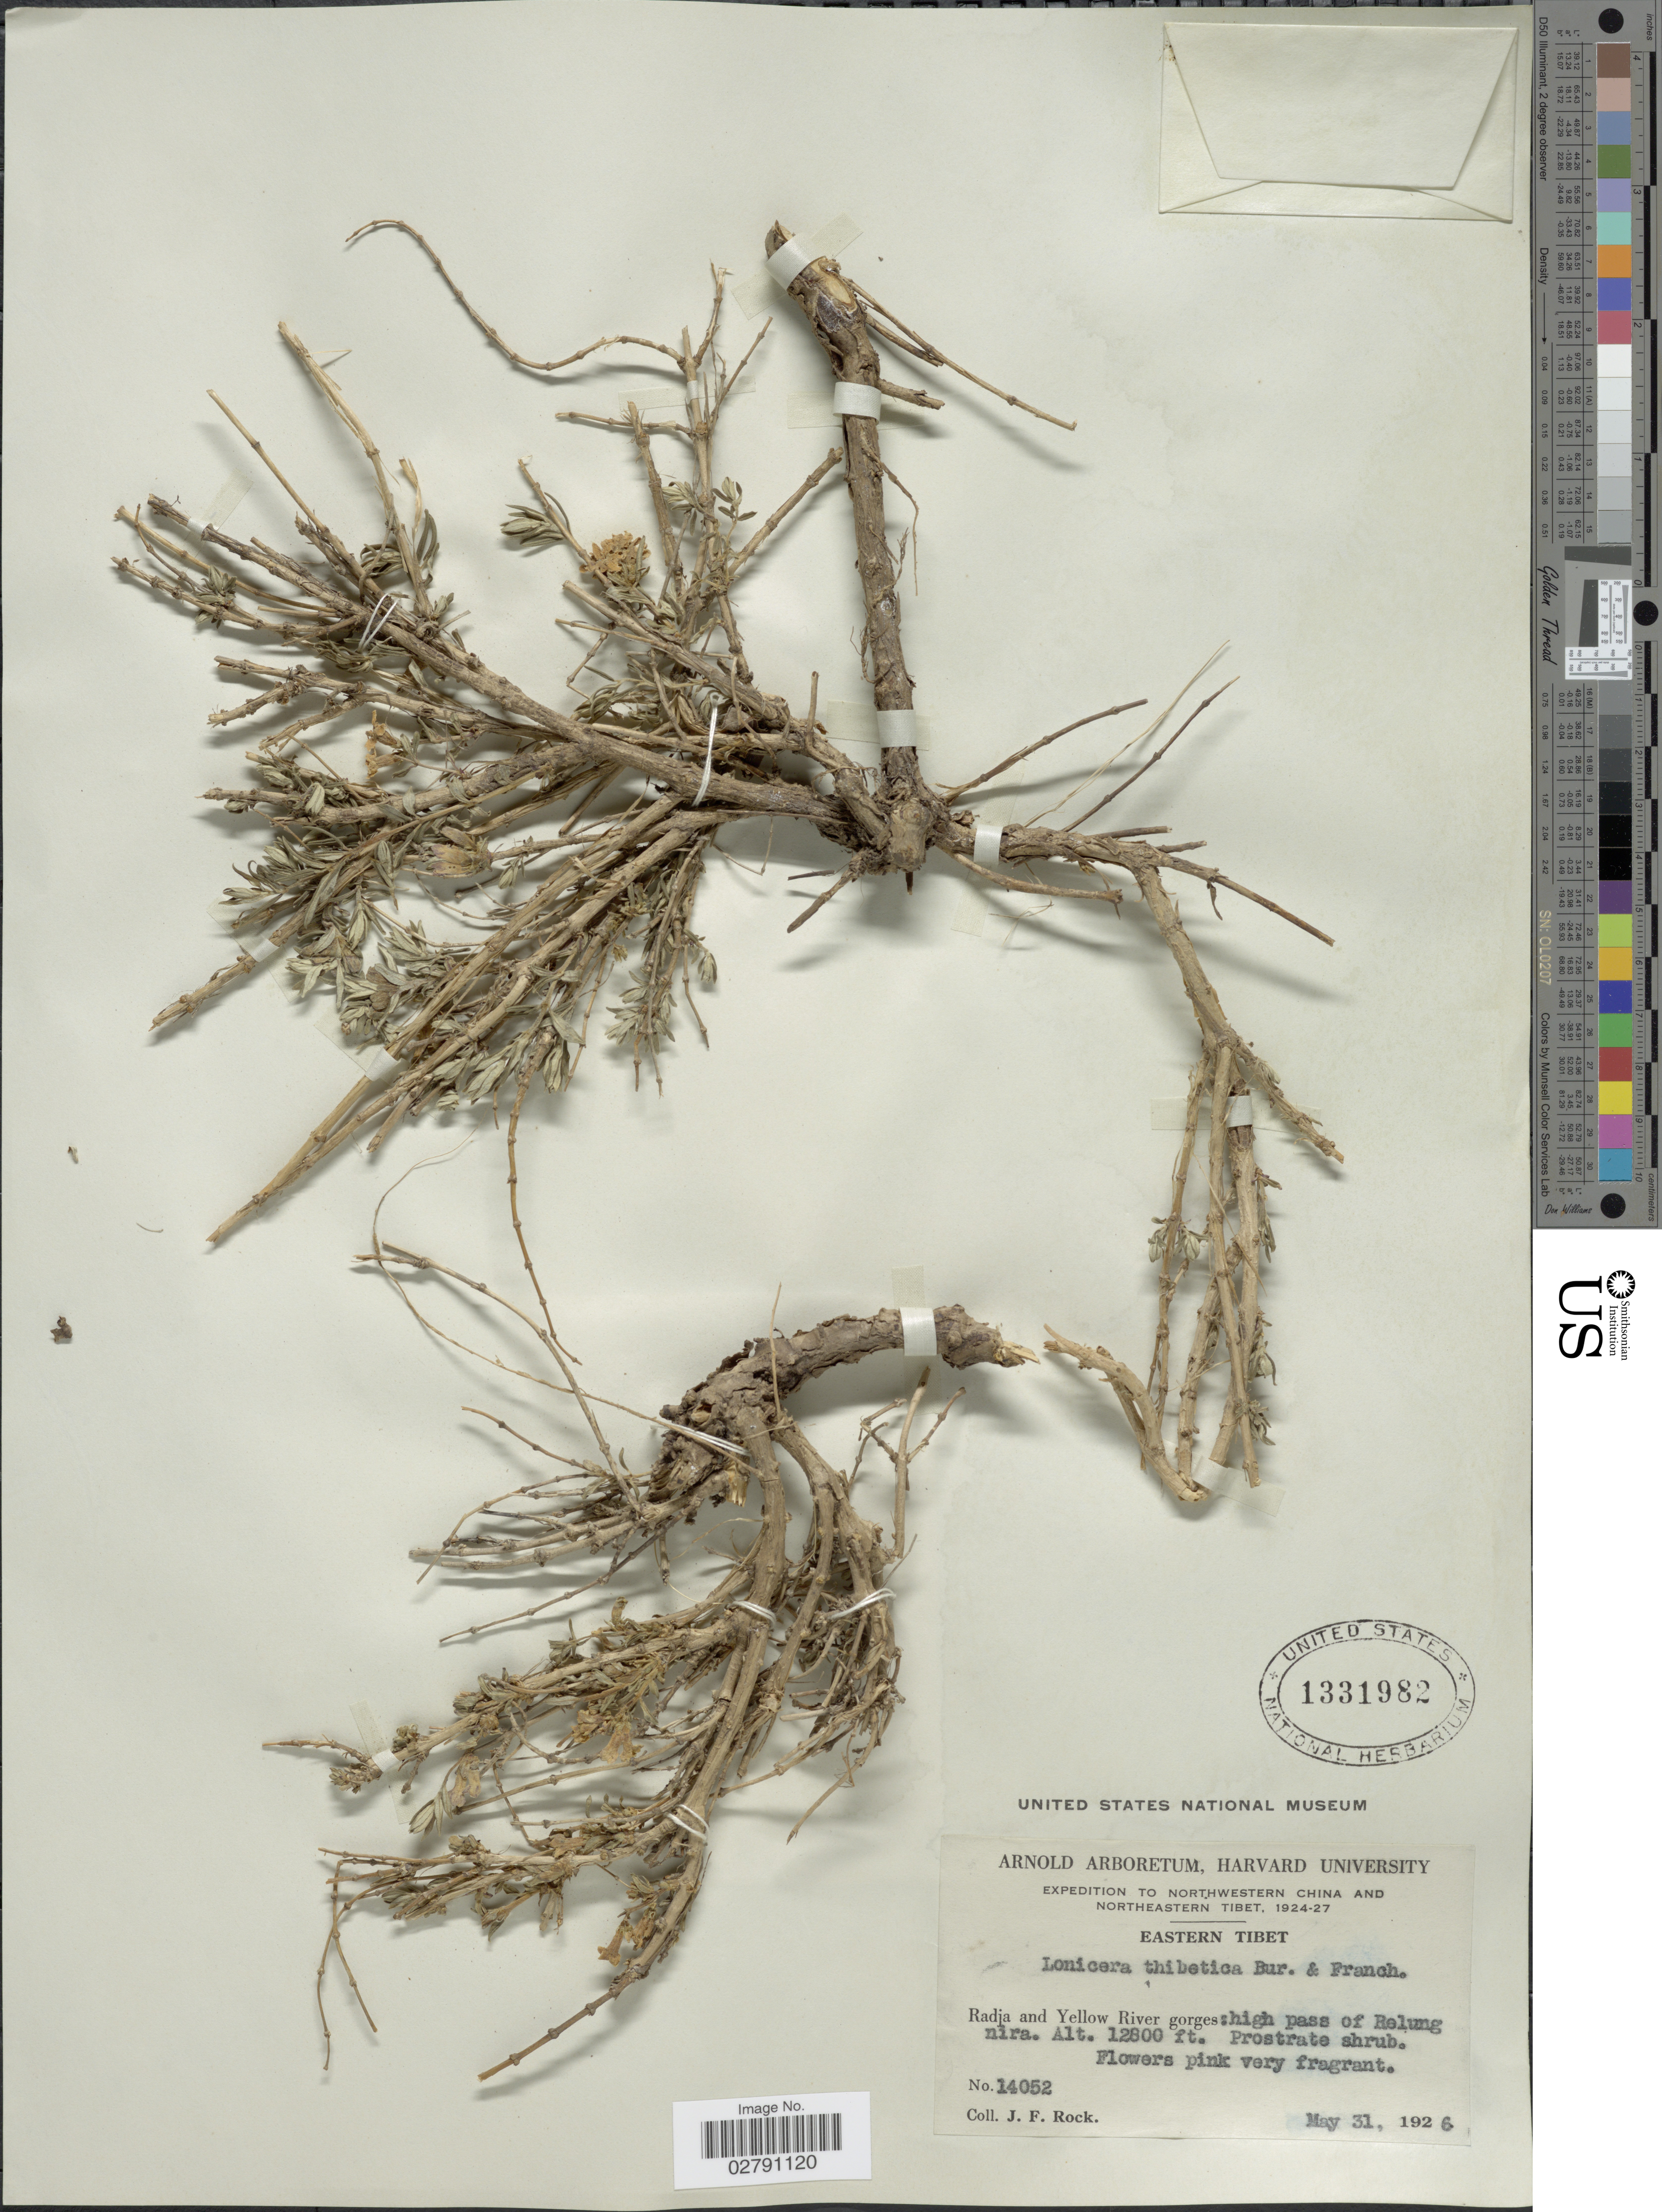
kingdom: Plantae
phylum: Tracheophyta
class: Magnoliopsida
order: Dipsacales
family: Caprifoliaceae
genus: Lonicera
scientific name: Lonicera thibetica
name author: Bureau & Franch.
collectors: J. Rock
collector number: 14052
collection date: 1926-05-31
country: China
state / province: Xizang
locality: Northwestern China and Northeastern Tibet. Eastern Tibet. Radja and Yellow River gorges: high pass of Relung nira.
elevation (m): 3901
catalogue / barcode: US 1331982